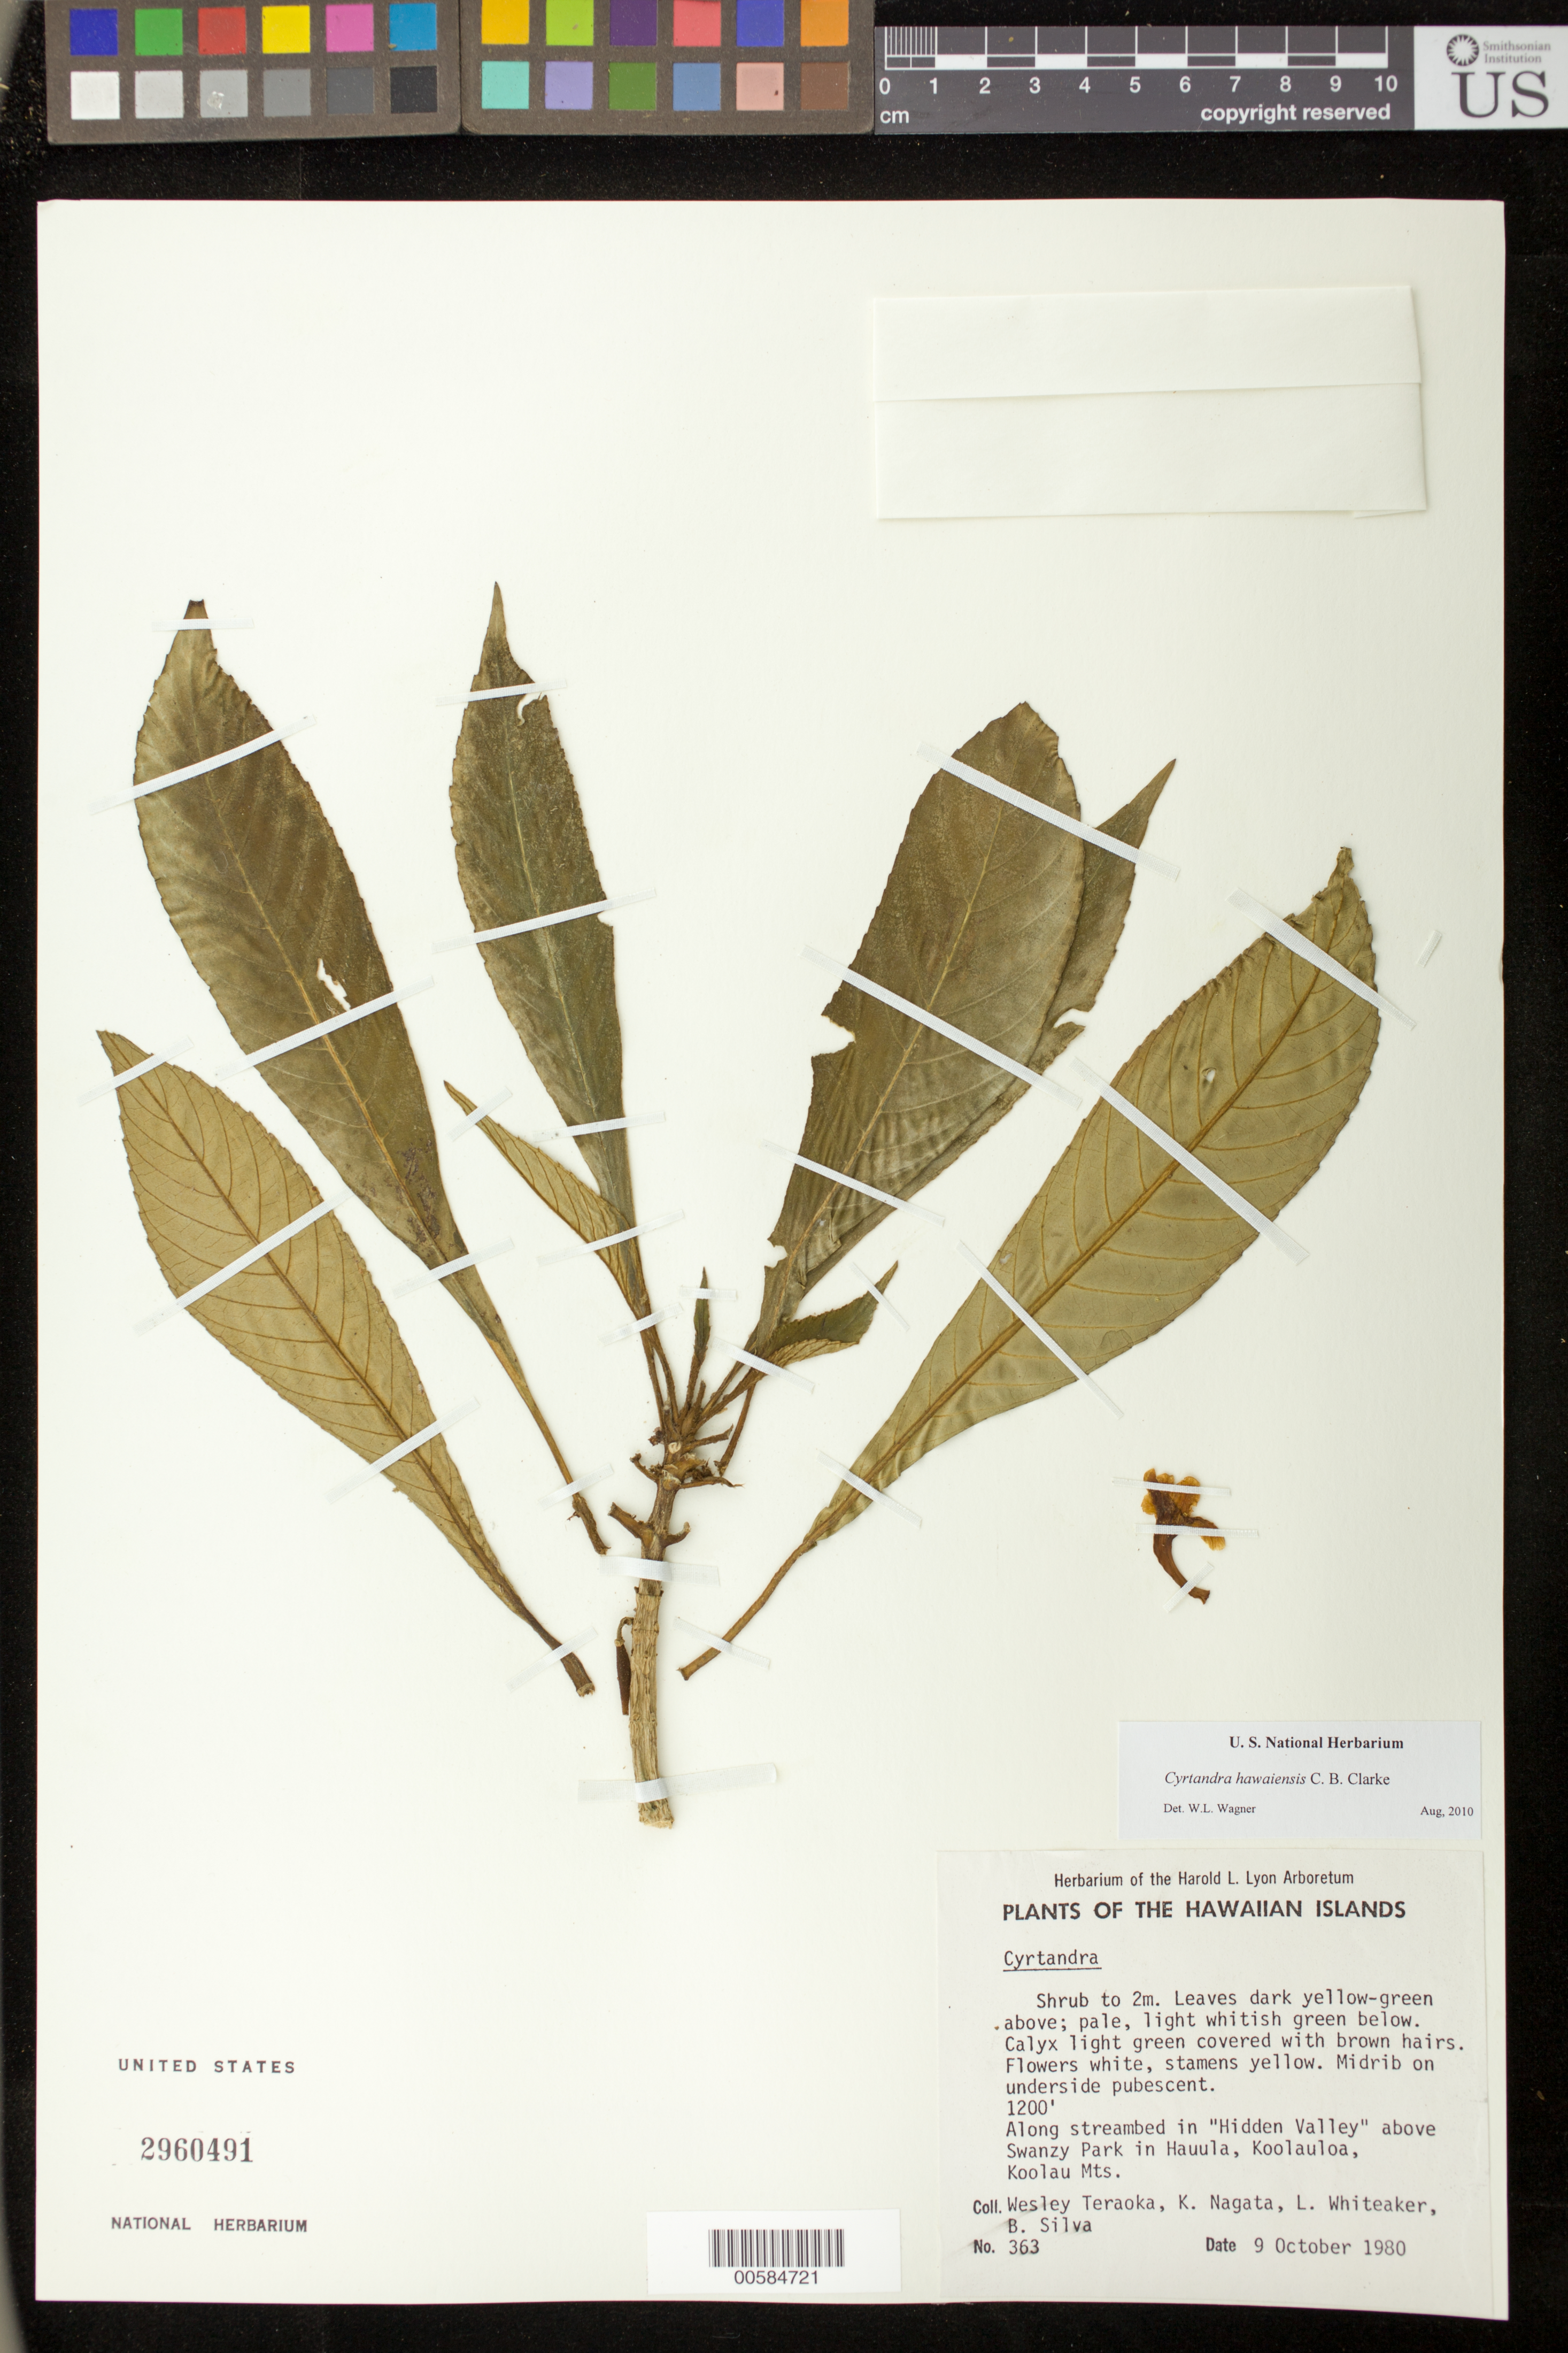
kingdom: Plantae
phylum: Tracheophyta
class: Magnoliopsida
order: Lamiales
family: Gesneriaceae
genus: Cyrtandra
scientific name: Cyrtandra hawaiensis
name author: C.B. Clarke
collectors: W. Teraoka, K. Agata, L. Whiteaker & B. Silva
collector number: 363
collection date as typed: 9 Oct 1980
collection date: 1980-10-09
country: United States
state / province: Hawaii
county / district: Honolulu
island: Oahu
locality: Along streambed in "Hidden Valley" above Swanzy Park in Hauula, Koolauloa, Koolau Mts.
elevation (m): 366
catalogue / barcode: US 2960491